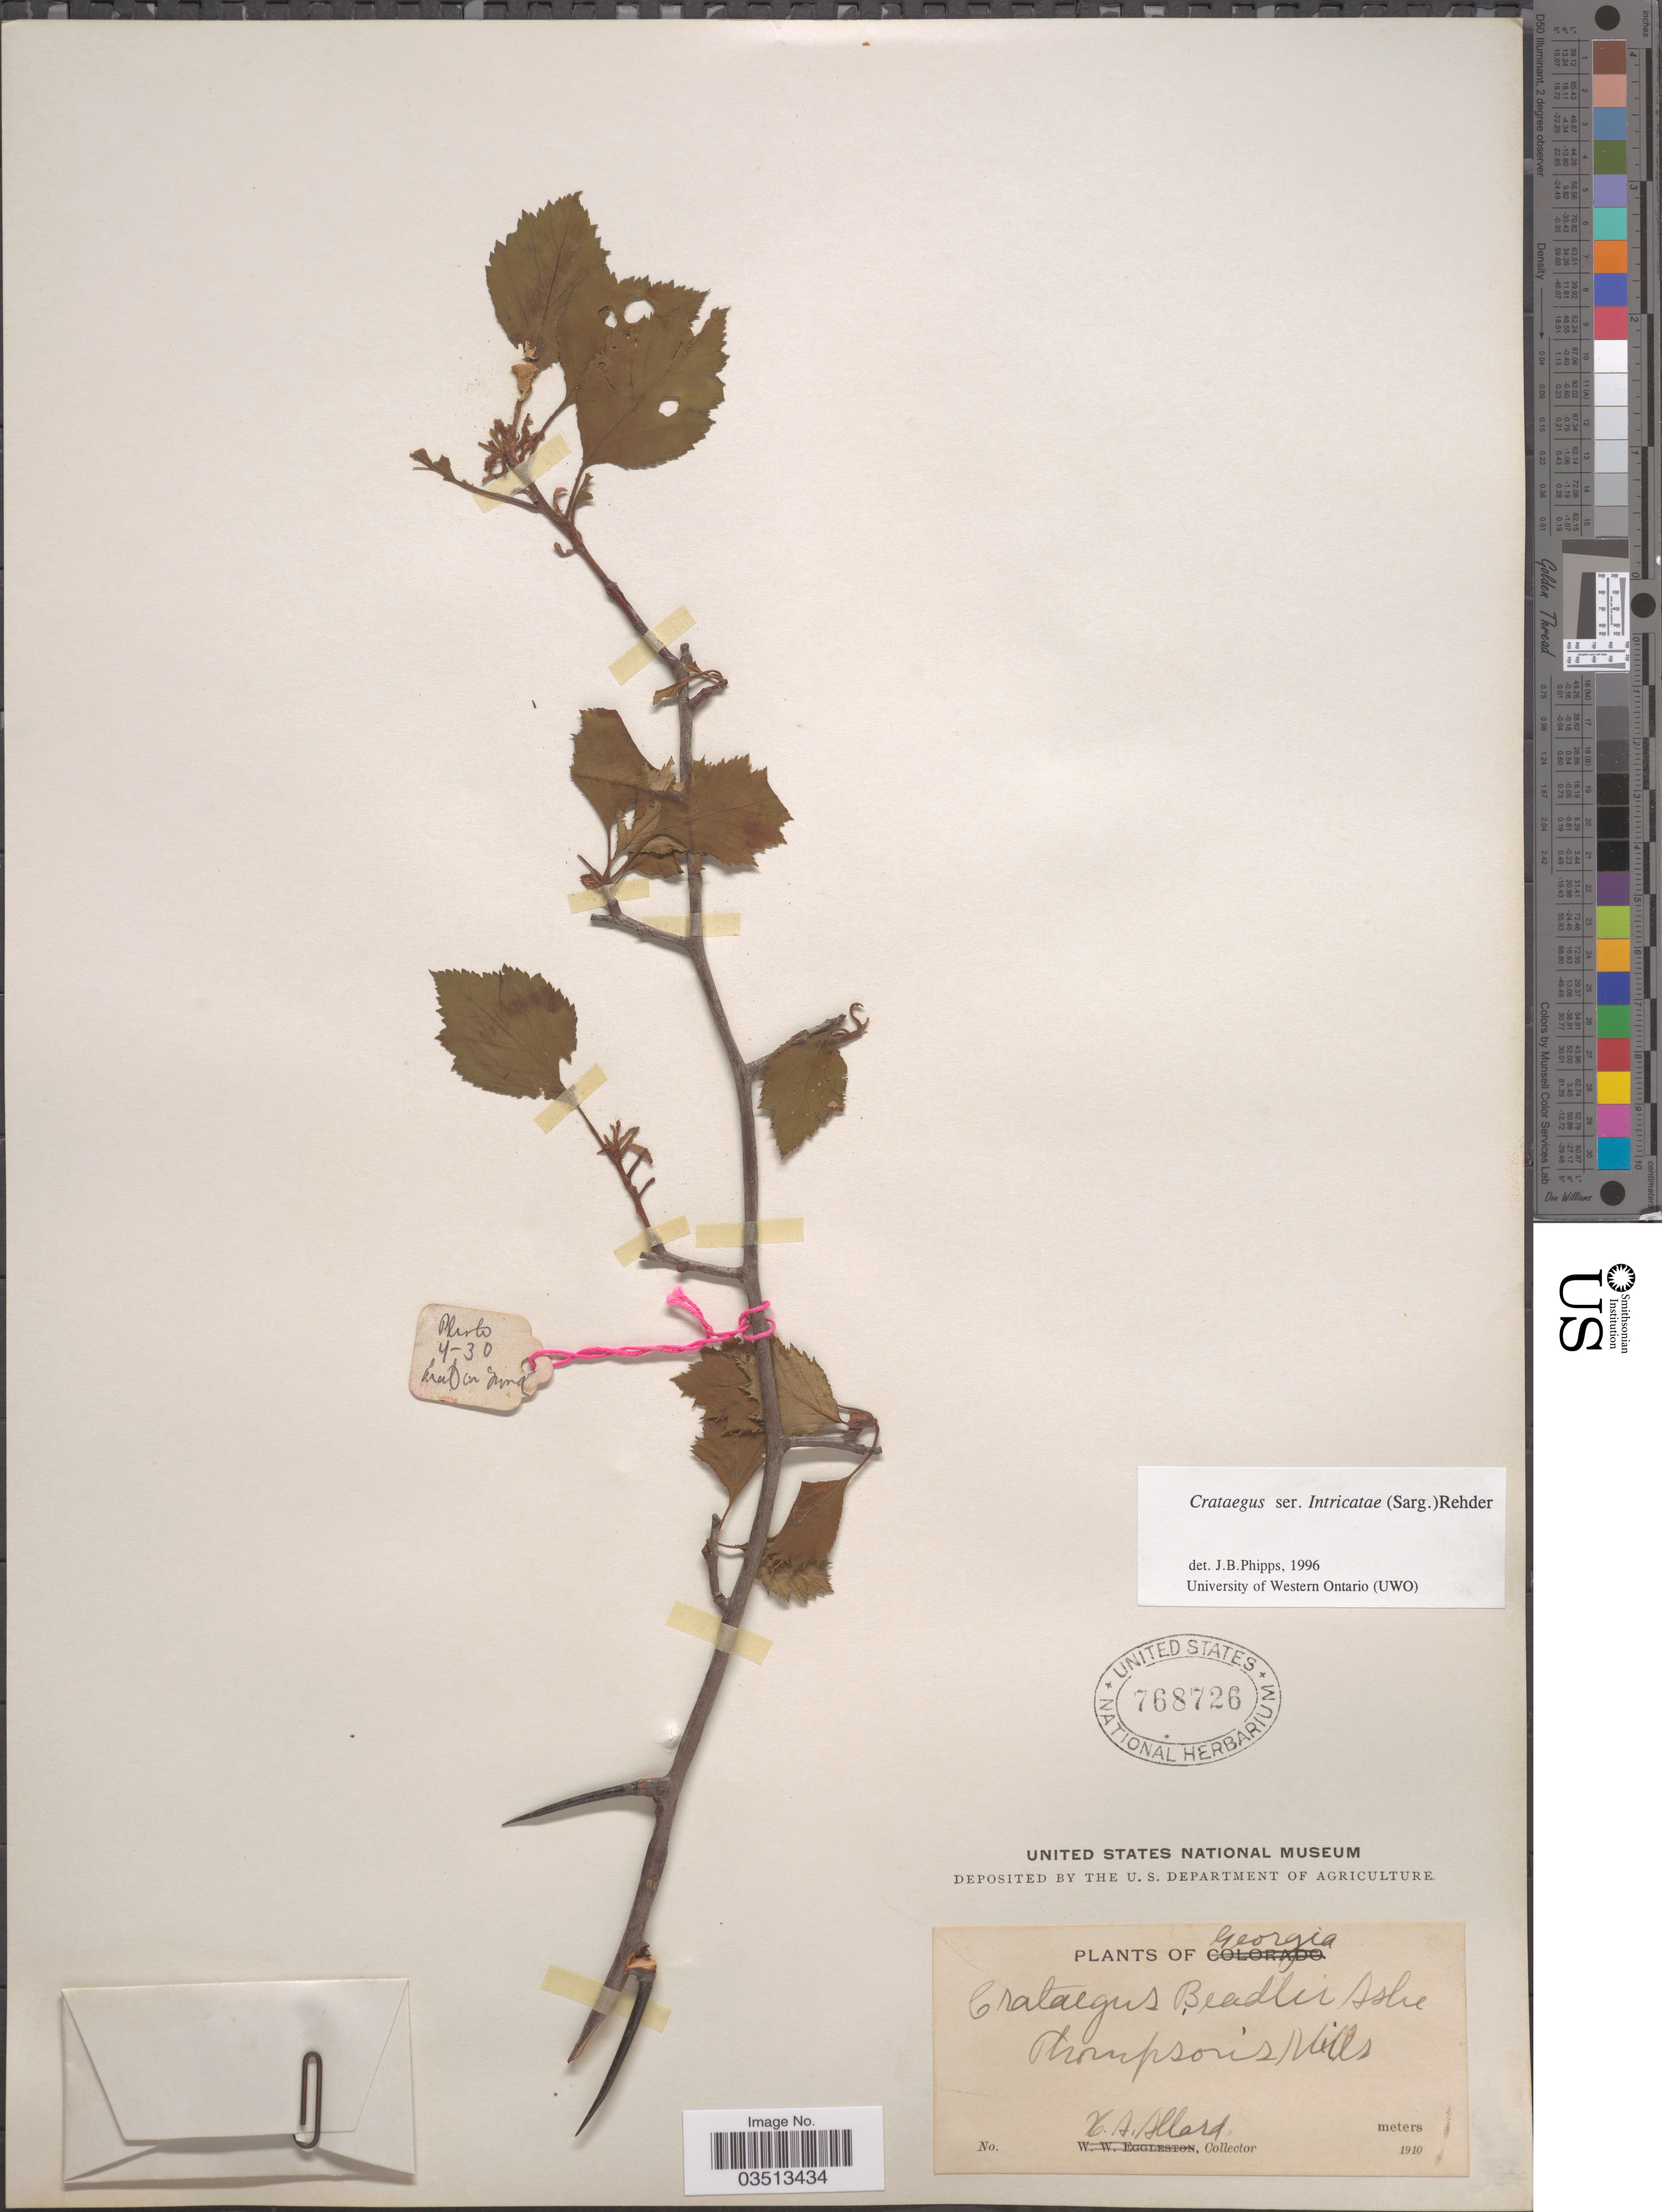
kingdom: Plantae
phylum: Tracheophyta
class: Magnoliopsida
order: Rosales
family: Rosaceae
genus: Crataegus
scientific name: Crataegus beadlei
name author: Ashe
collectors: H. A. Allard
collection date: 1910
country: United States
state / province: Georgia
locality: Thompson's Mills.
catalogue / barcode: US 768726